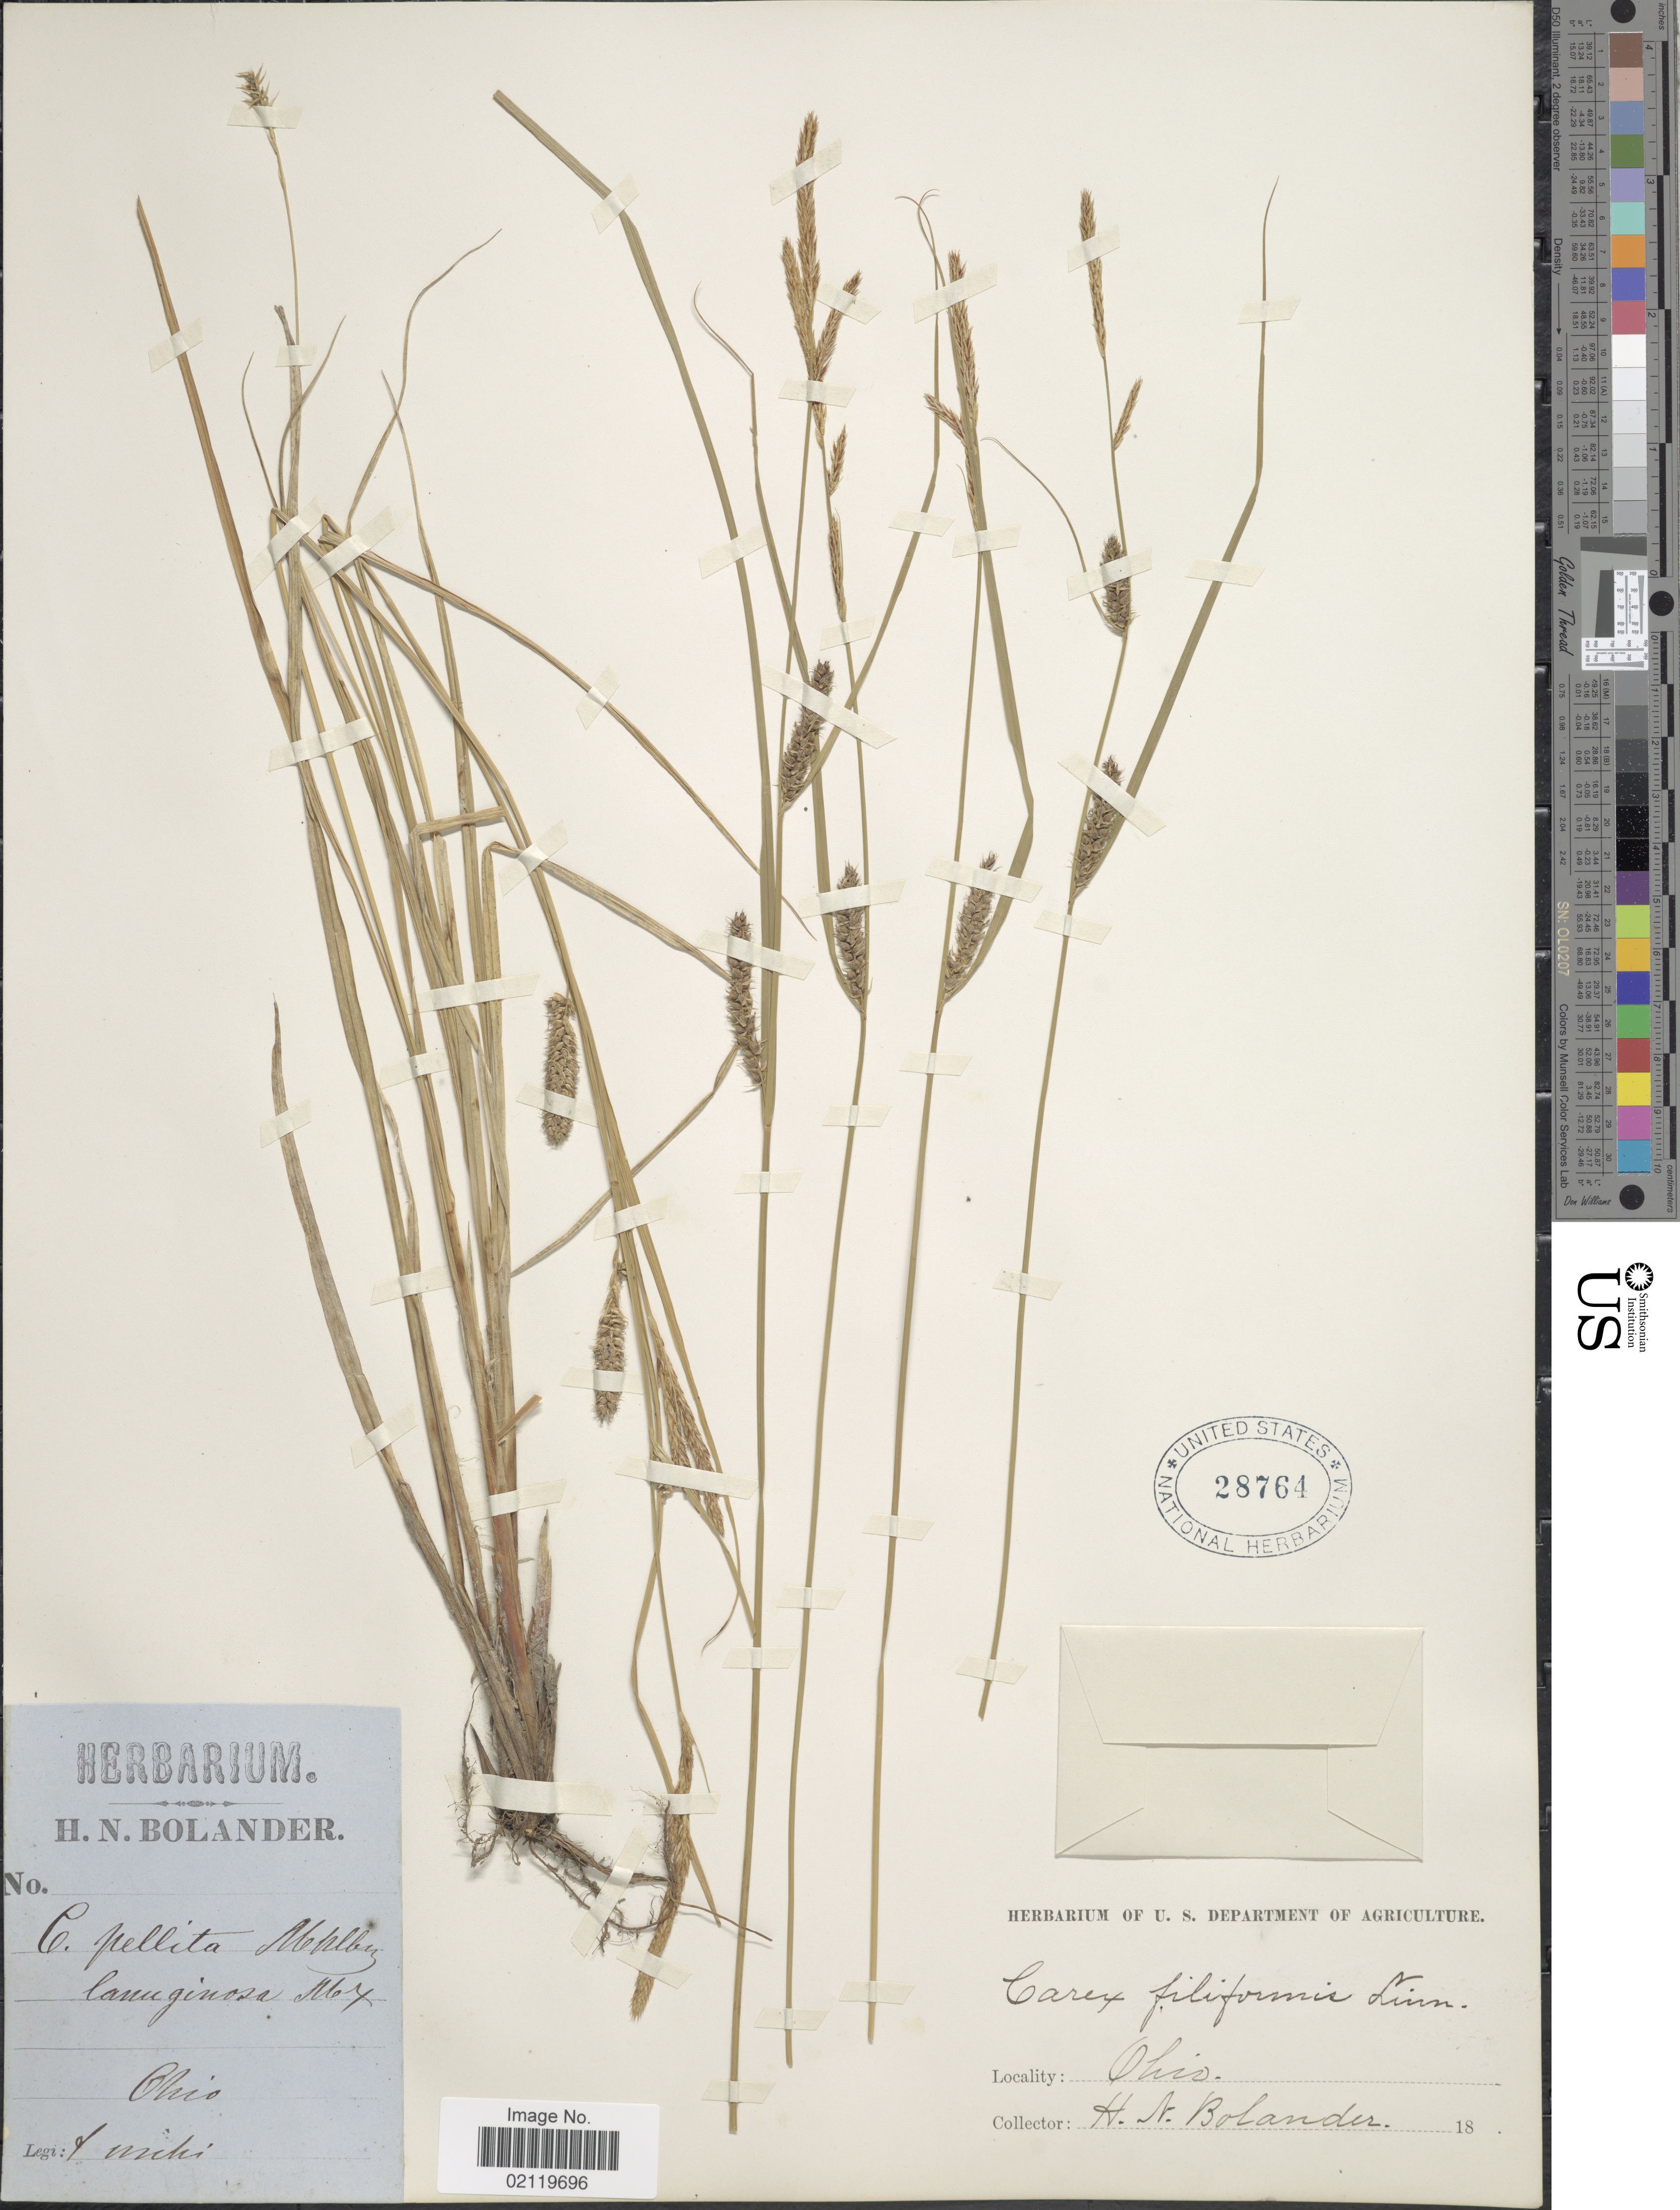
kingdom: Plantae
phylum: Tracheophyta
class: Liliopsida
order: Poales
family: Cyperaceae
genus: Carex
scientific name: Carex lasiocarpa var. americana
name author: Fernald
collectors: H. Bolander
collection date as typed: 18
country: United States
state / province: Ohio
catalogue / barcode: US 28764